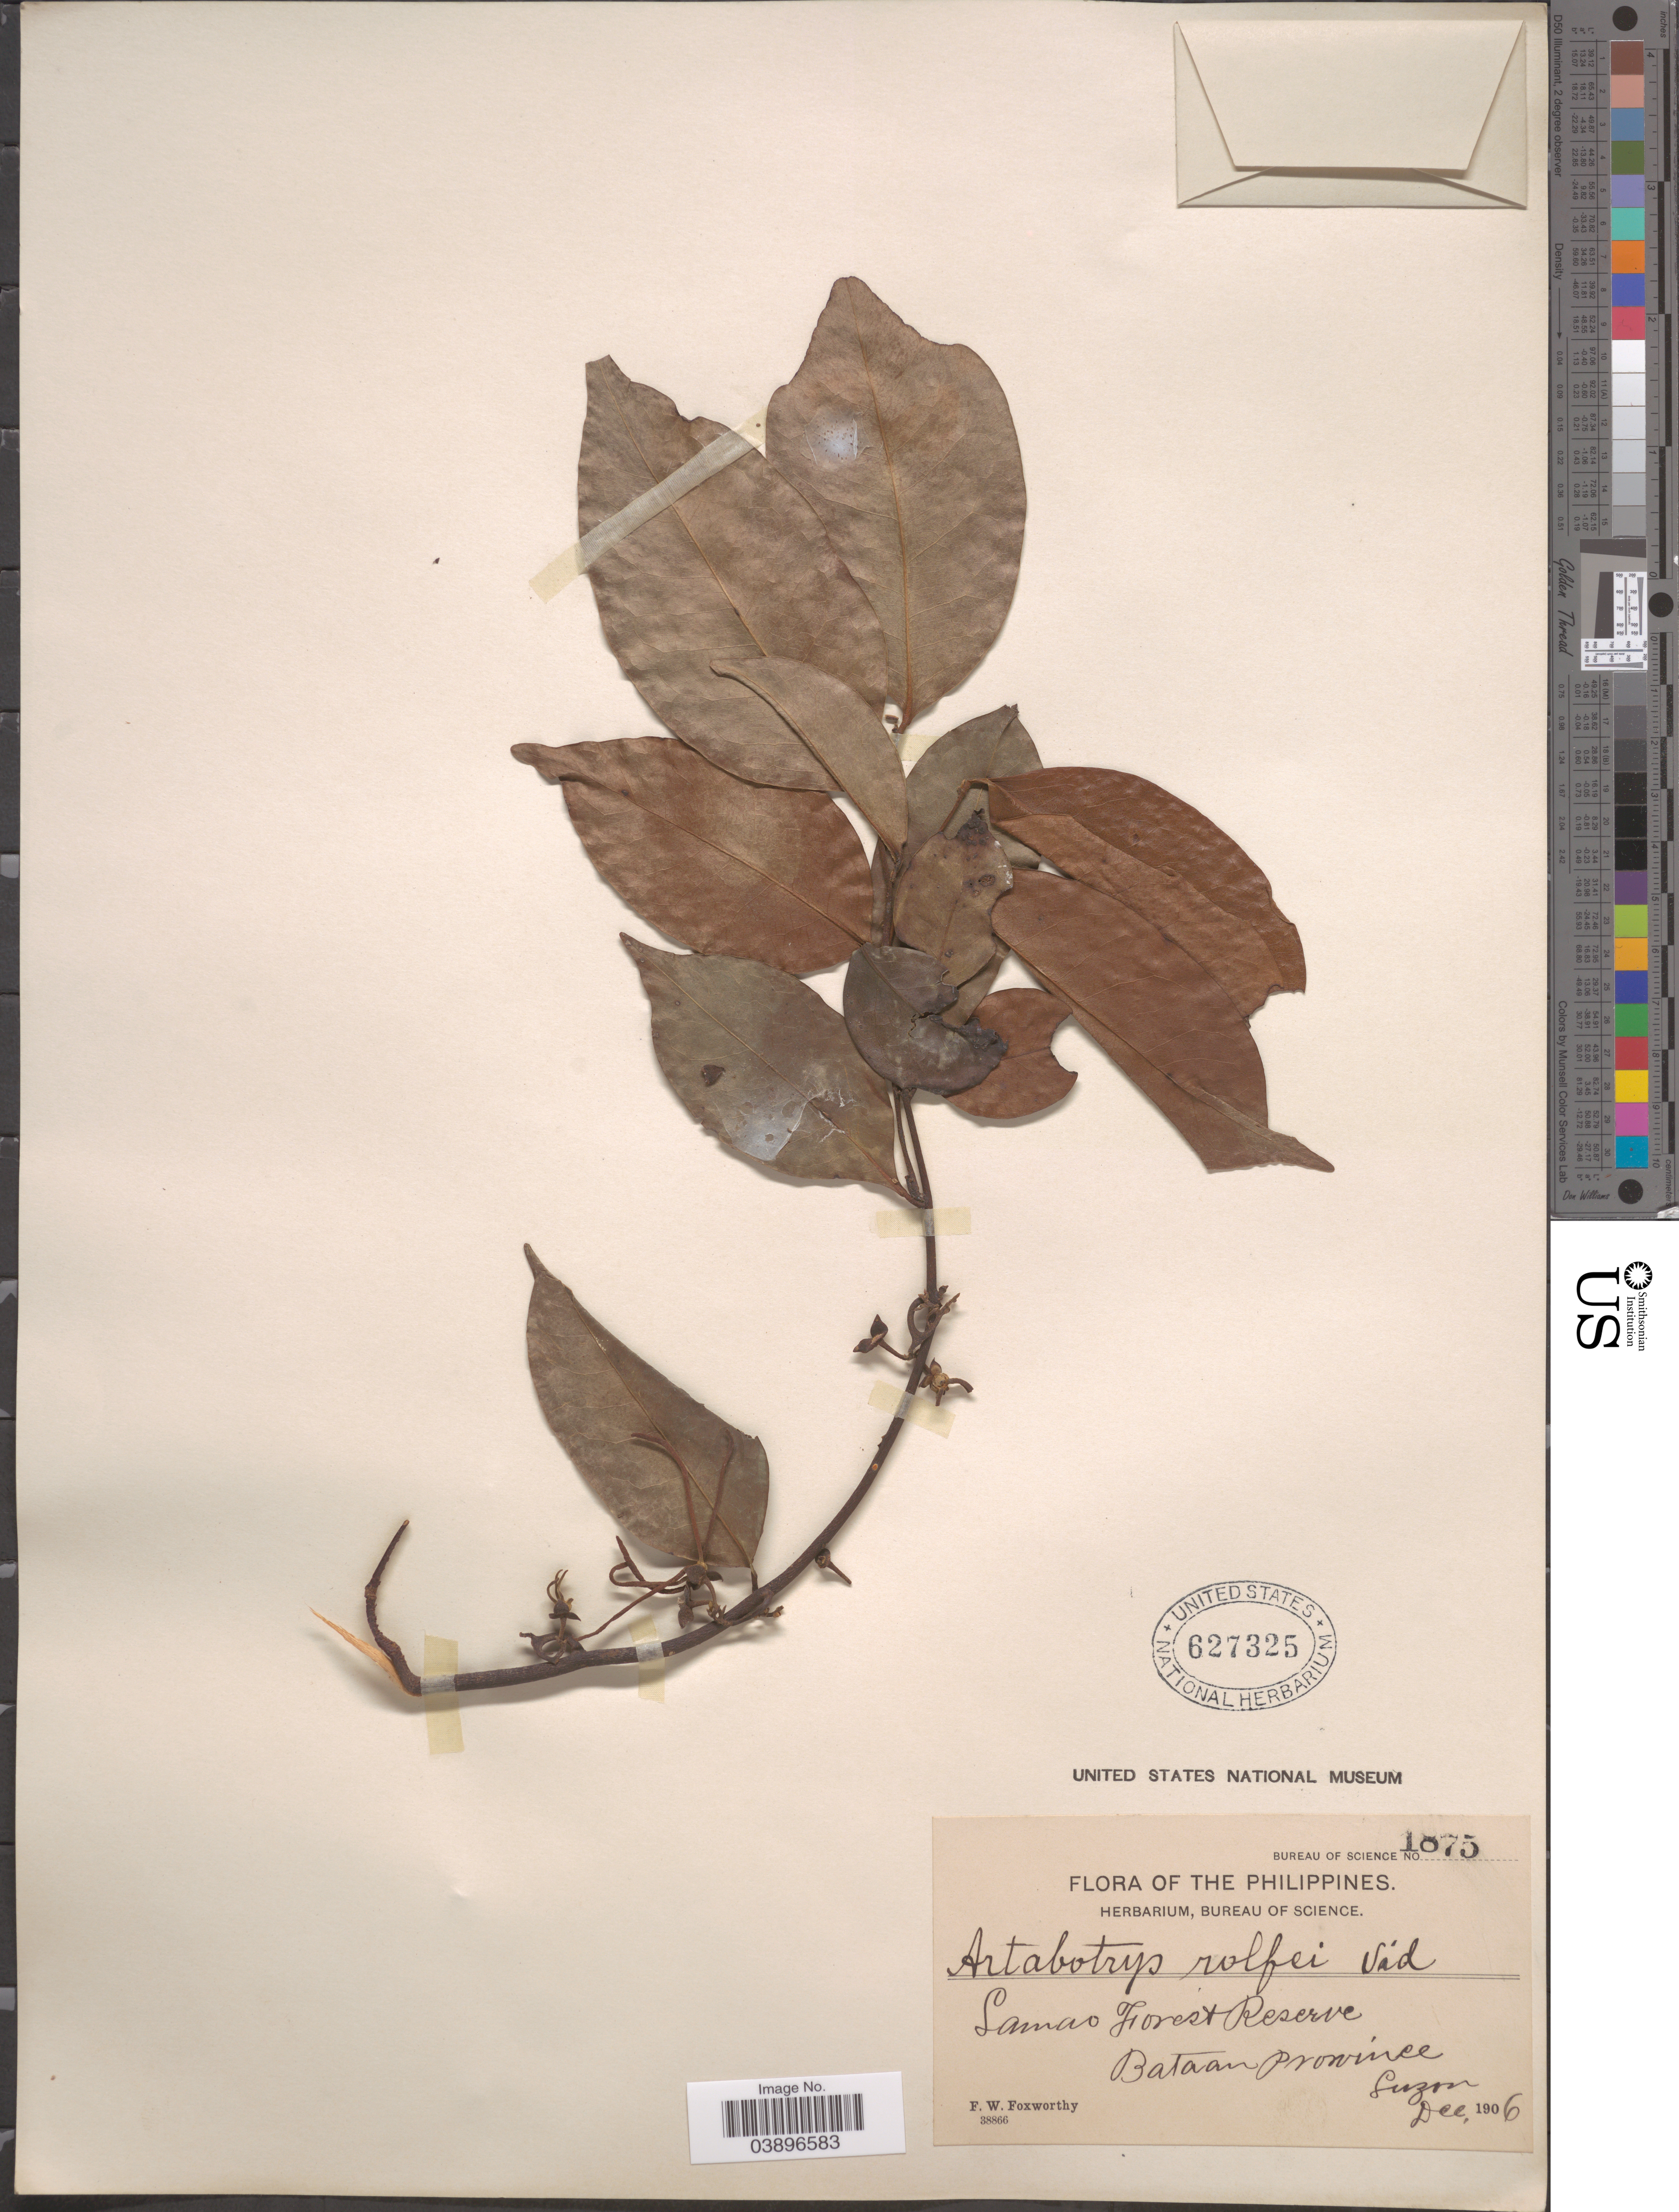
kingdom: Plantae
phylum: Tracheophyta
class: Magnoliopsida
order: Magnoliales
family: Annonaceae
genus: Artabotrys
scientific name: Artabotrys suaveolens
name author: (Blume) Blume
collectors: F. W. Foxworthy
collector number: Bureau of Science 1875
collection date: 1906-12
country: Philippines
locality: Lamao Forest Reserve. Bataan Province, Luzon.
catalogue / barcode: US 627325